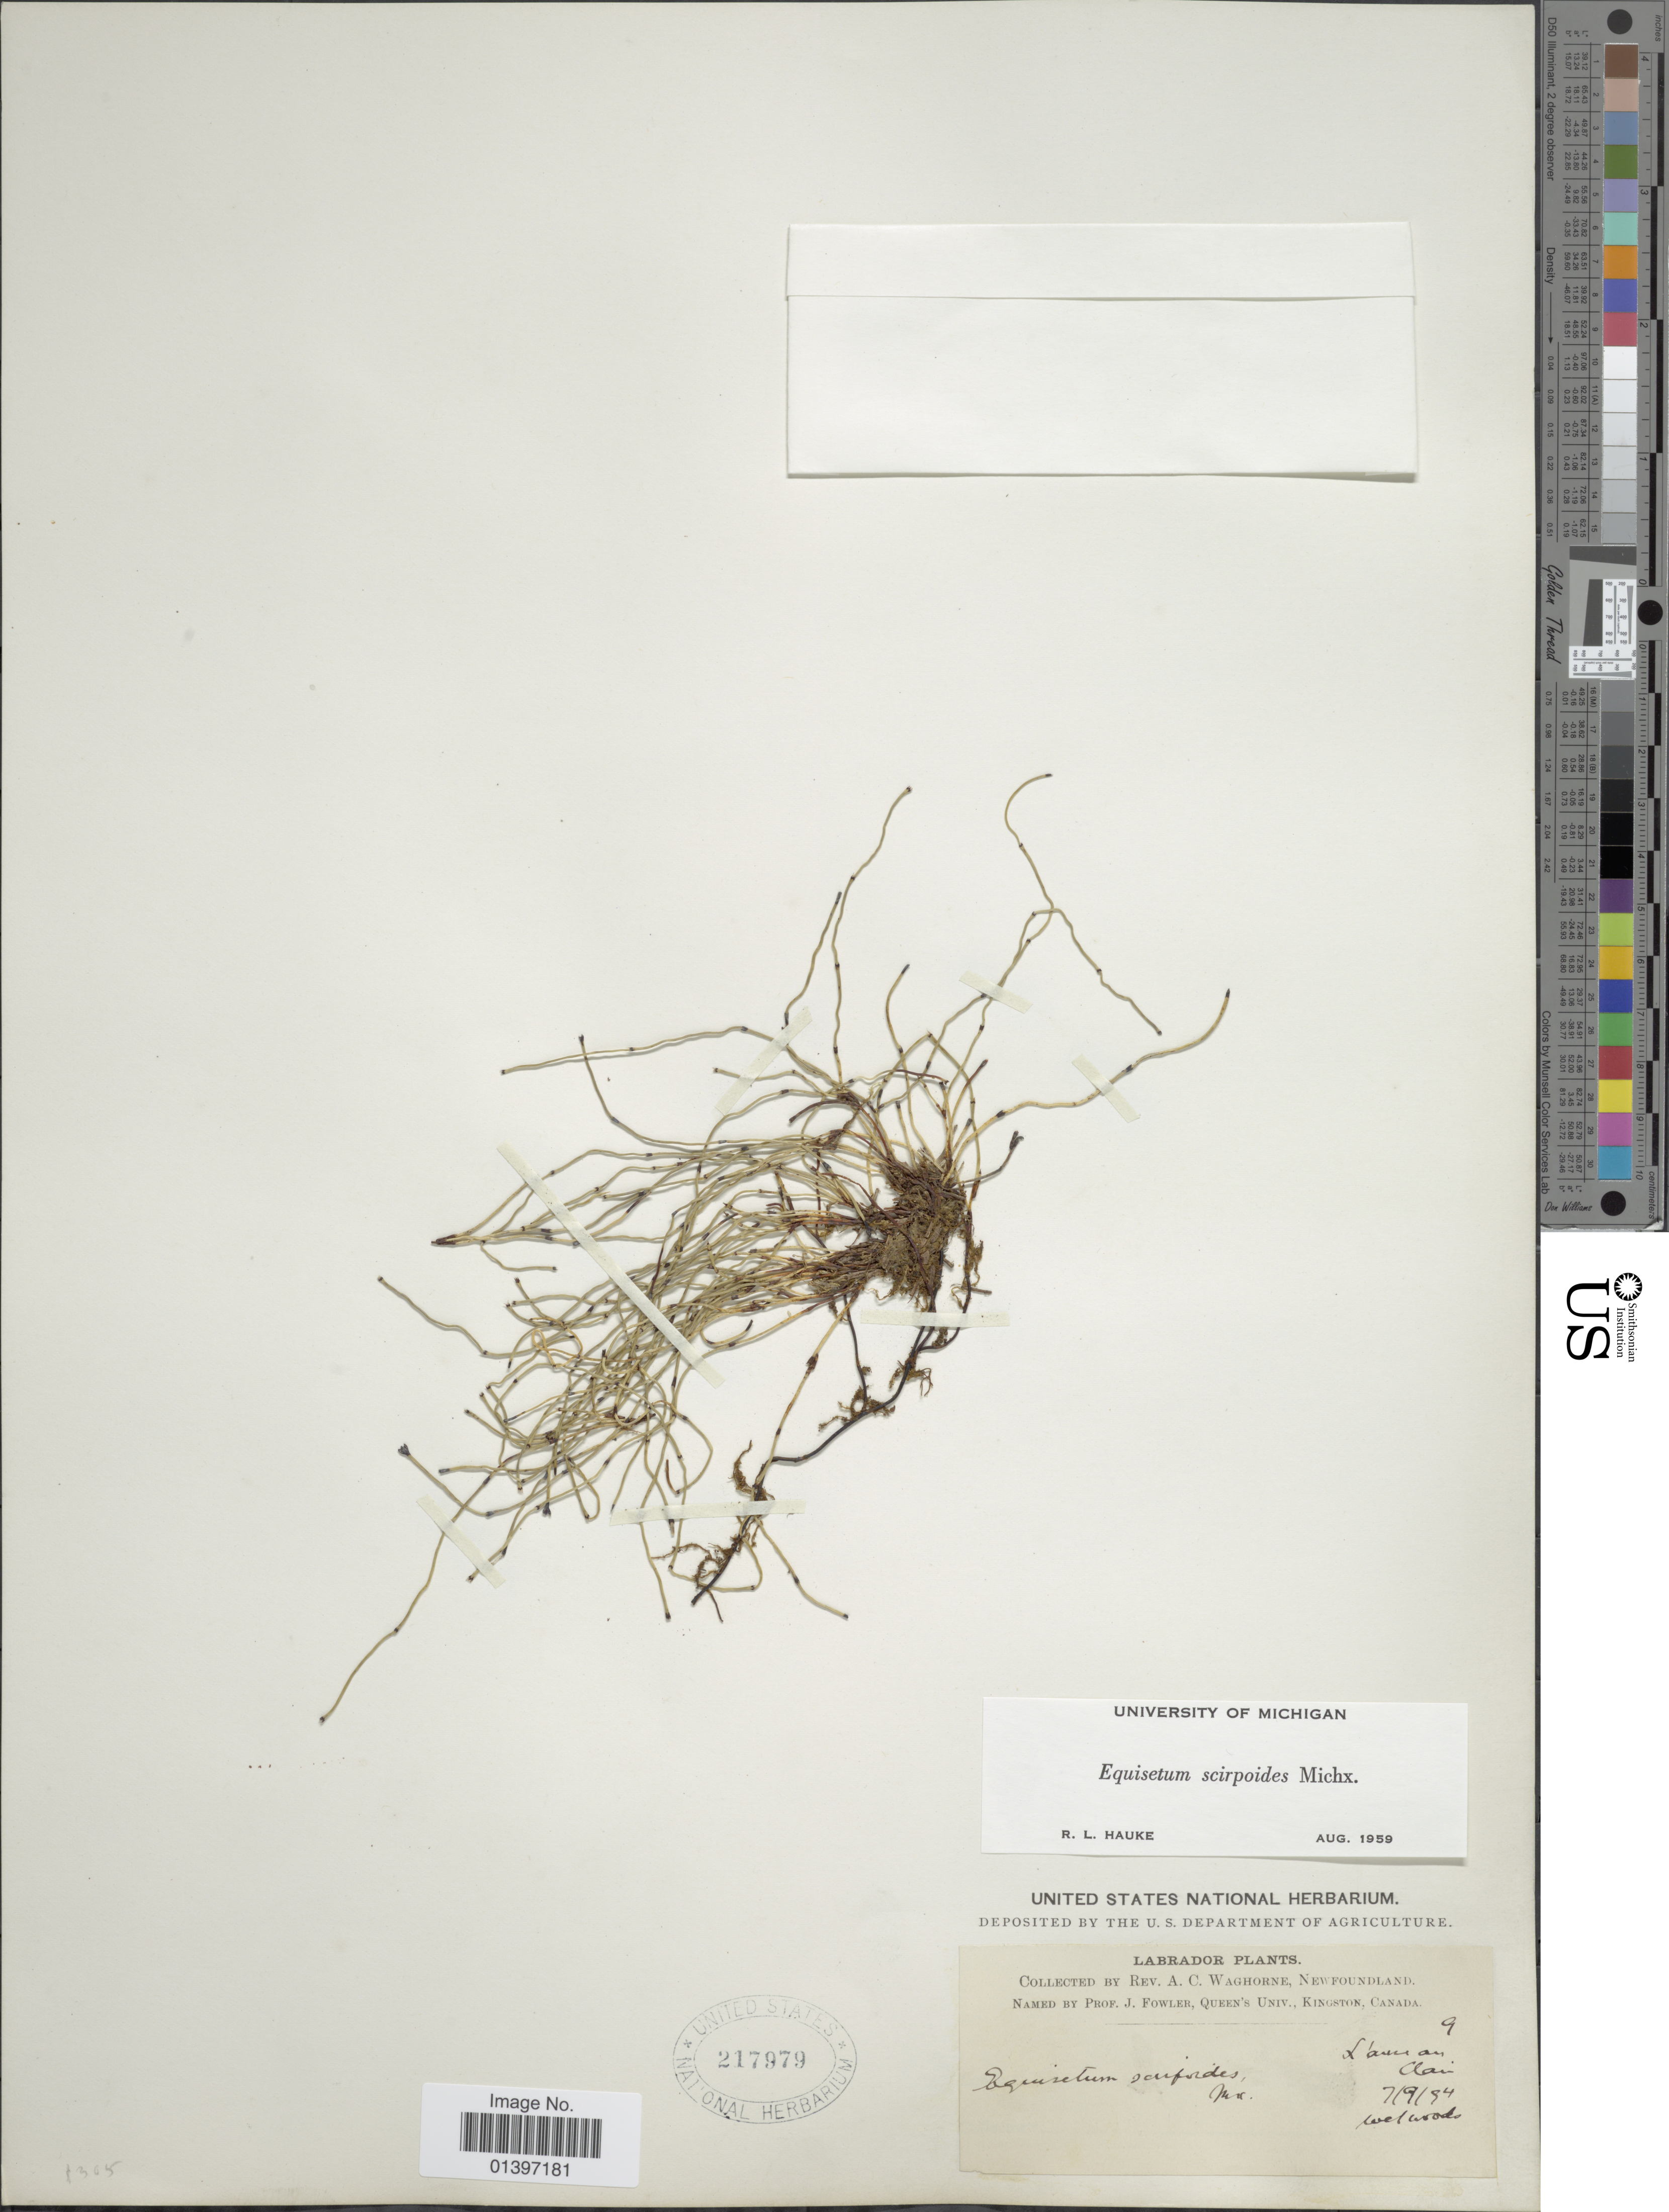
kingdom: Plantae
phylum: Tracheophyta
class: Polypodiopsida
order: Equisetales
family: Equisetaceae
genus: Equisetum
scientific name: Equisetum scirpoides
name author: Michx.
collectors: A. Waghorne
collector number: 9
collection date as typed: Transcribed d/m/y: 7/9/94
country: Canada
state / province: Newfoundland and Labrador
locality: L'anse au Clair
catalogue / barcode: US 217979